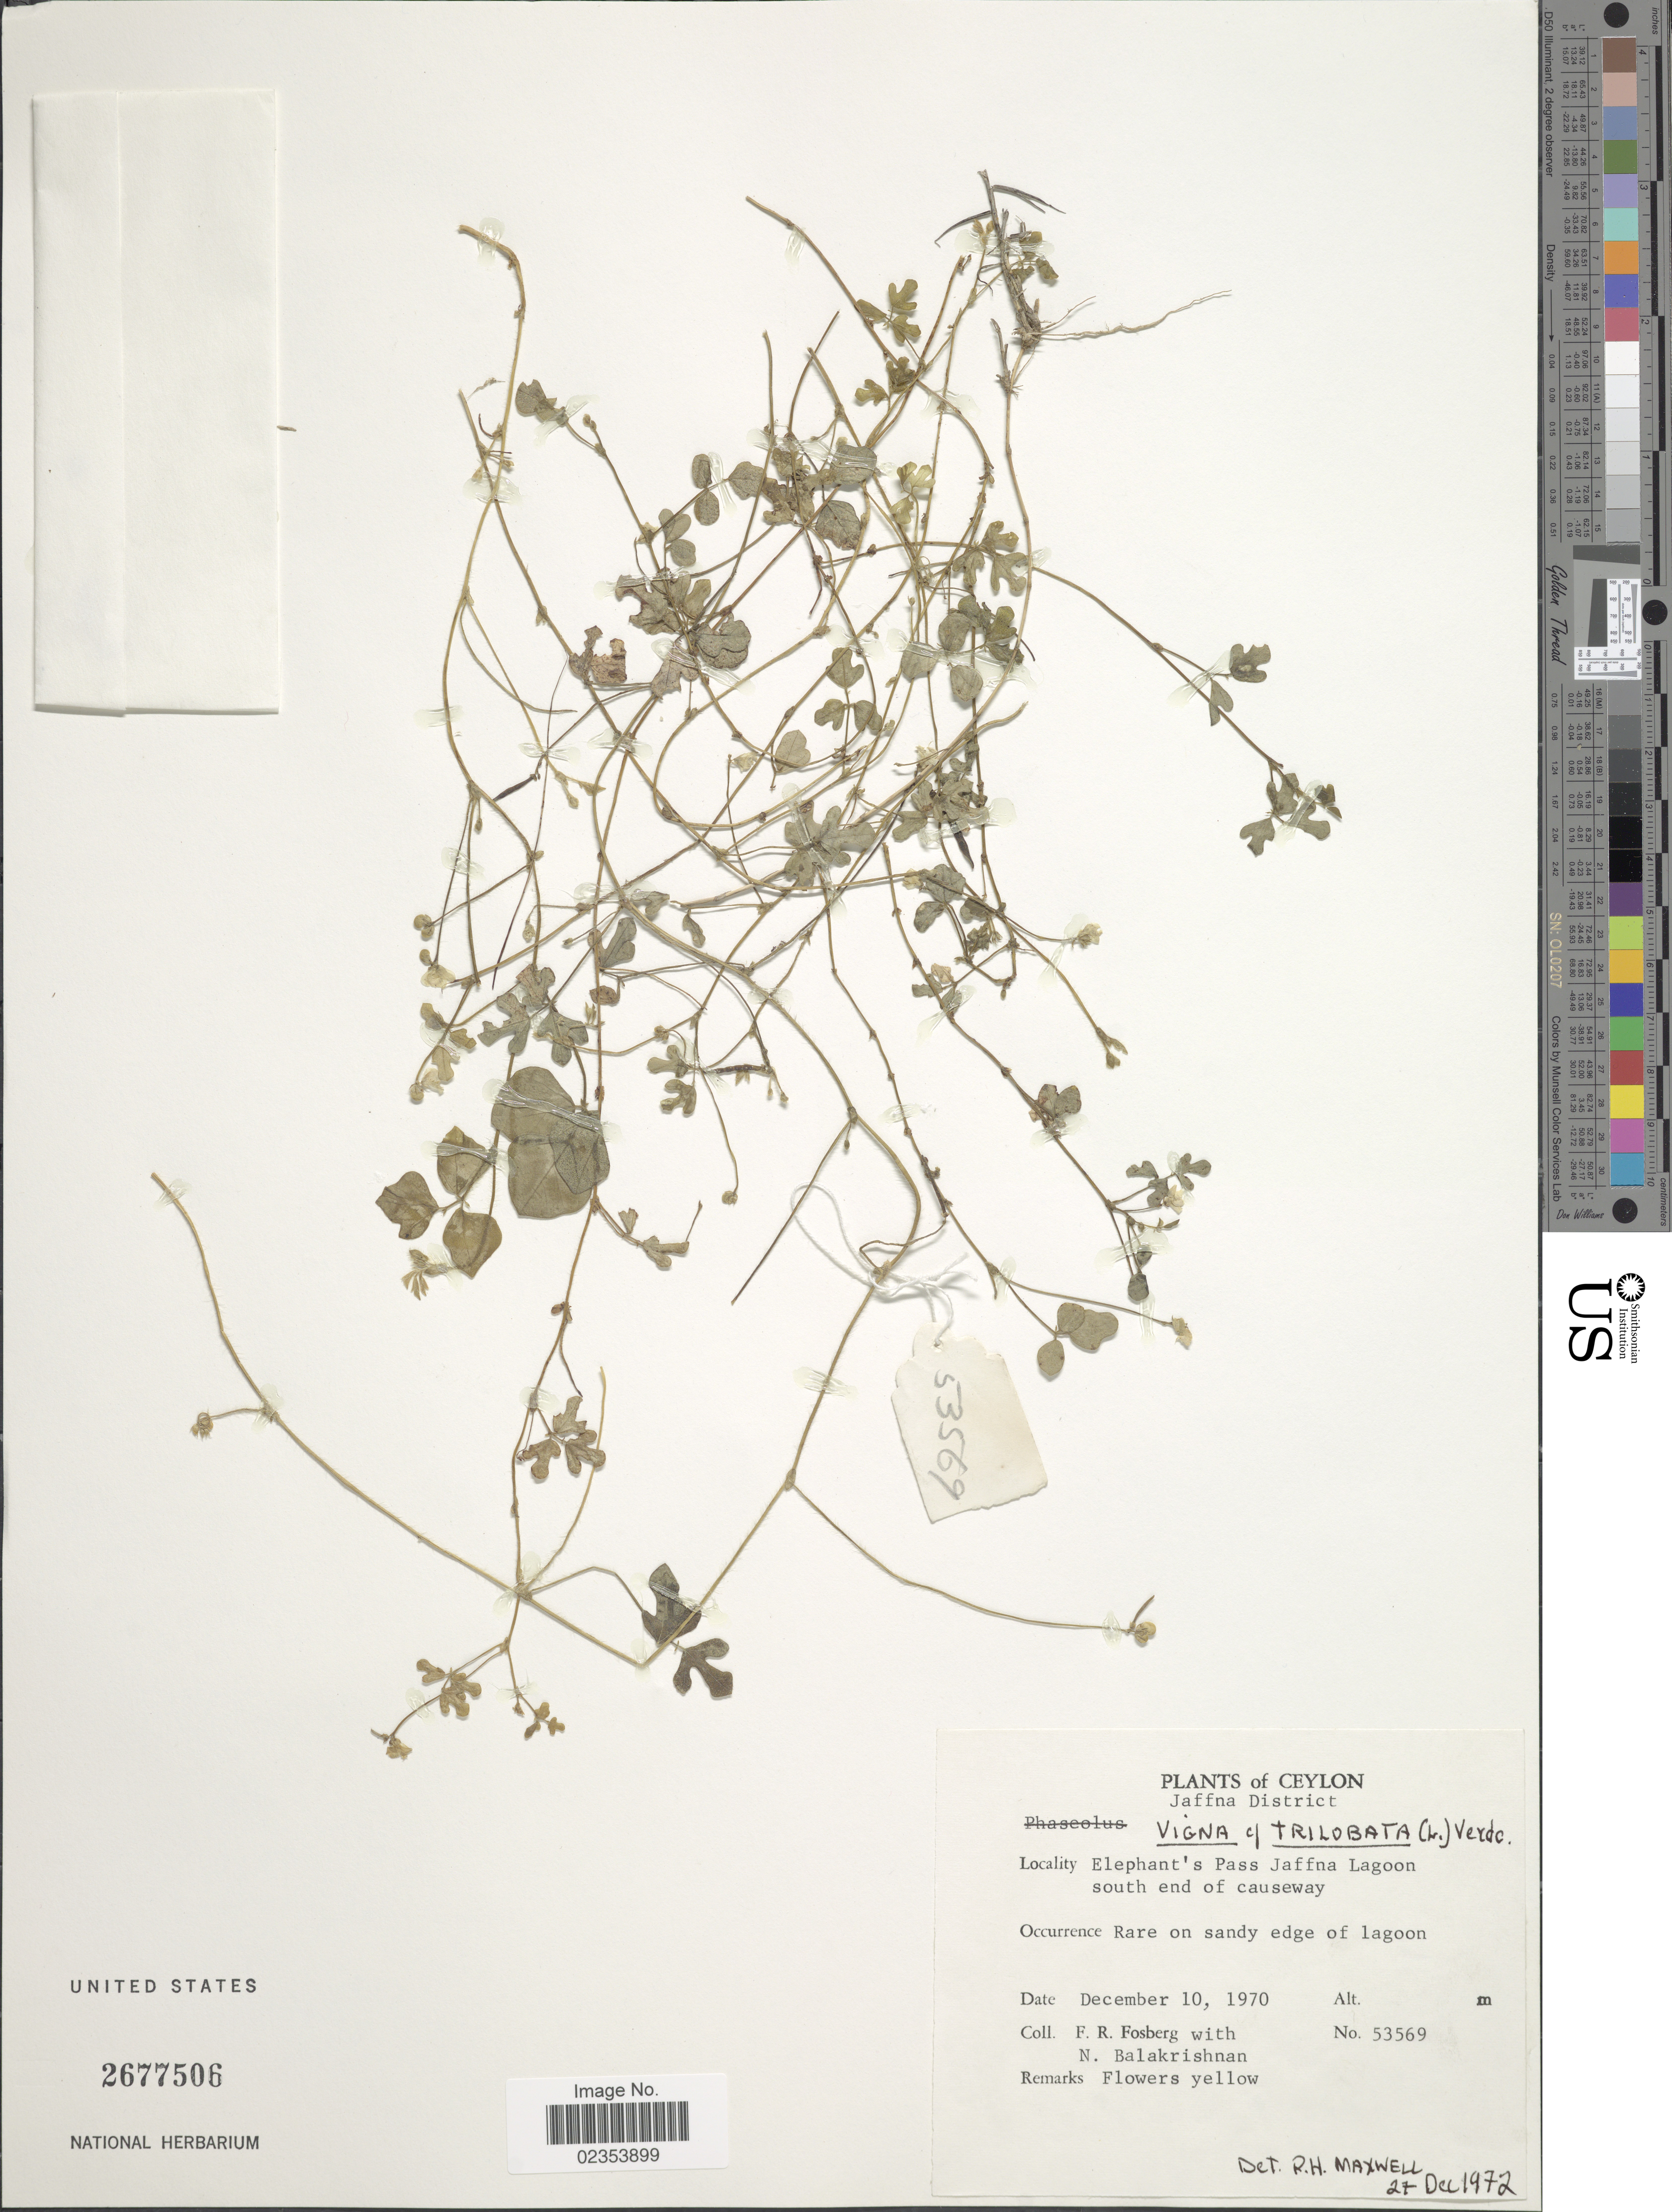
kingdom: Plantae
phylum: Tracheophyta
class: Magnoliopsida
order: Fabales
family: Fabaceae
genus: Vigna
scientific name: Vigna trilobata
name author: (L.) Verdc.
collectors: F. R. Fosberg & N. Balakrishnan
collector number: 53569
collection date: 1970-12-10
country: Sri Lanka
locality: Ceylon, Jaffna District. Elephant's Pass Jaffna Lagoon south end of causeway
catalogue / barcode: US 2677506